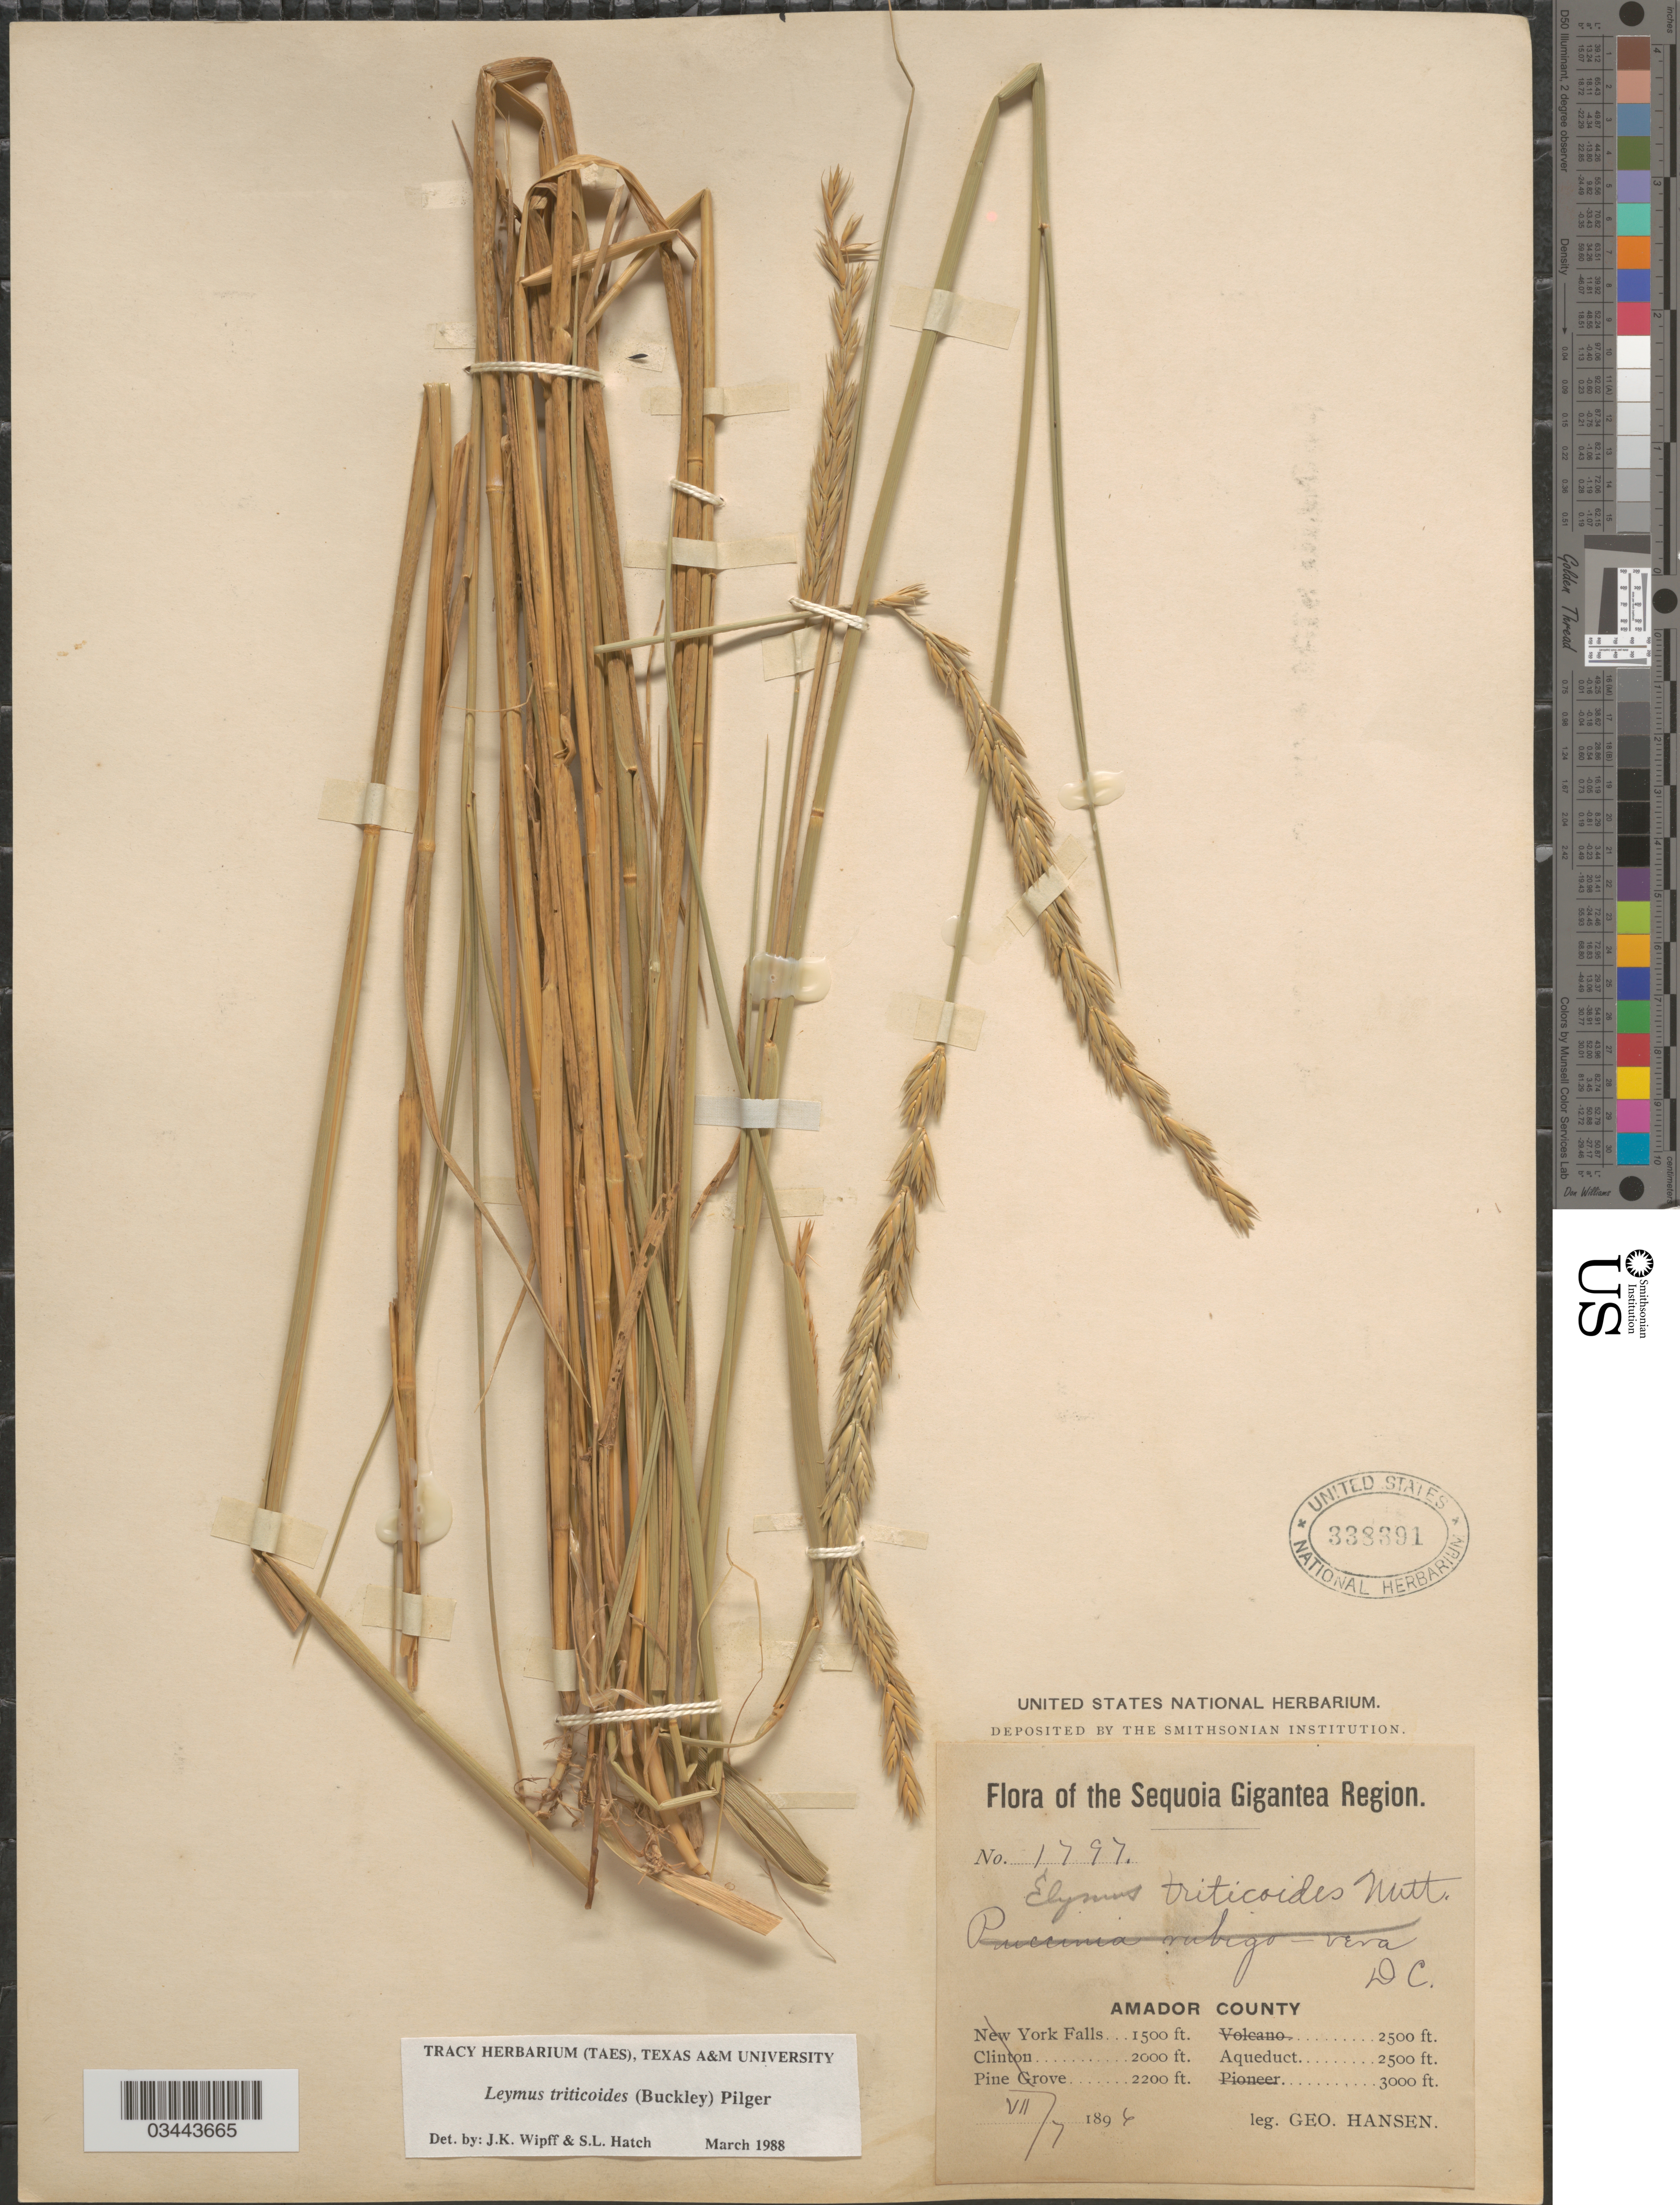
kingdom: Plantae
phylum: Tracheophyta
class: Liliopsida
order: Poales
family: Poaceae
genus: Leymus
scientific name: Leymus triticoides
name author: (Buckley) Pilg.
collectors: G. Hansen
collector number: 1797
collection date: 1894-07-07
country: United States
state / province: California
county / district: Amador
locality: The Sequoia Gigantea Region. Amador County. Aqueduct.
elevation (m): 762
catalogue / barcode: US 338391